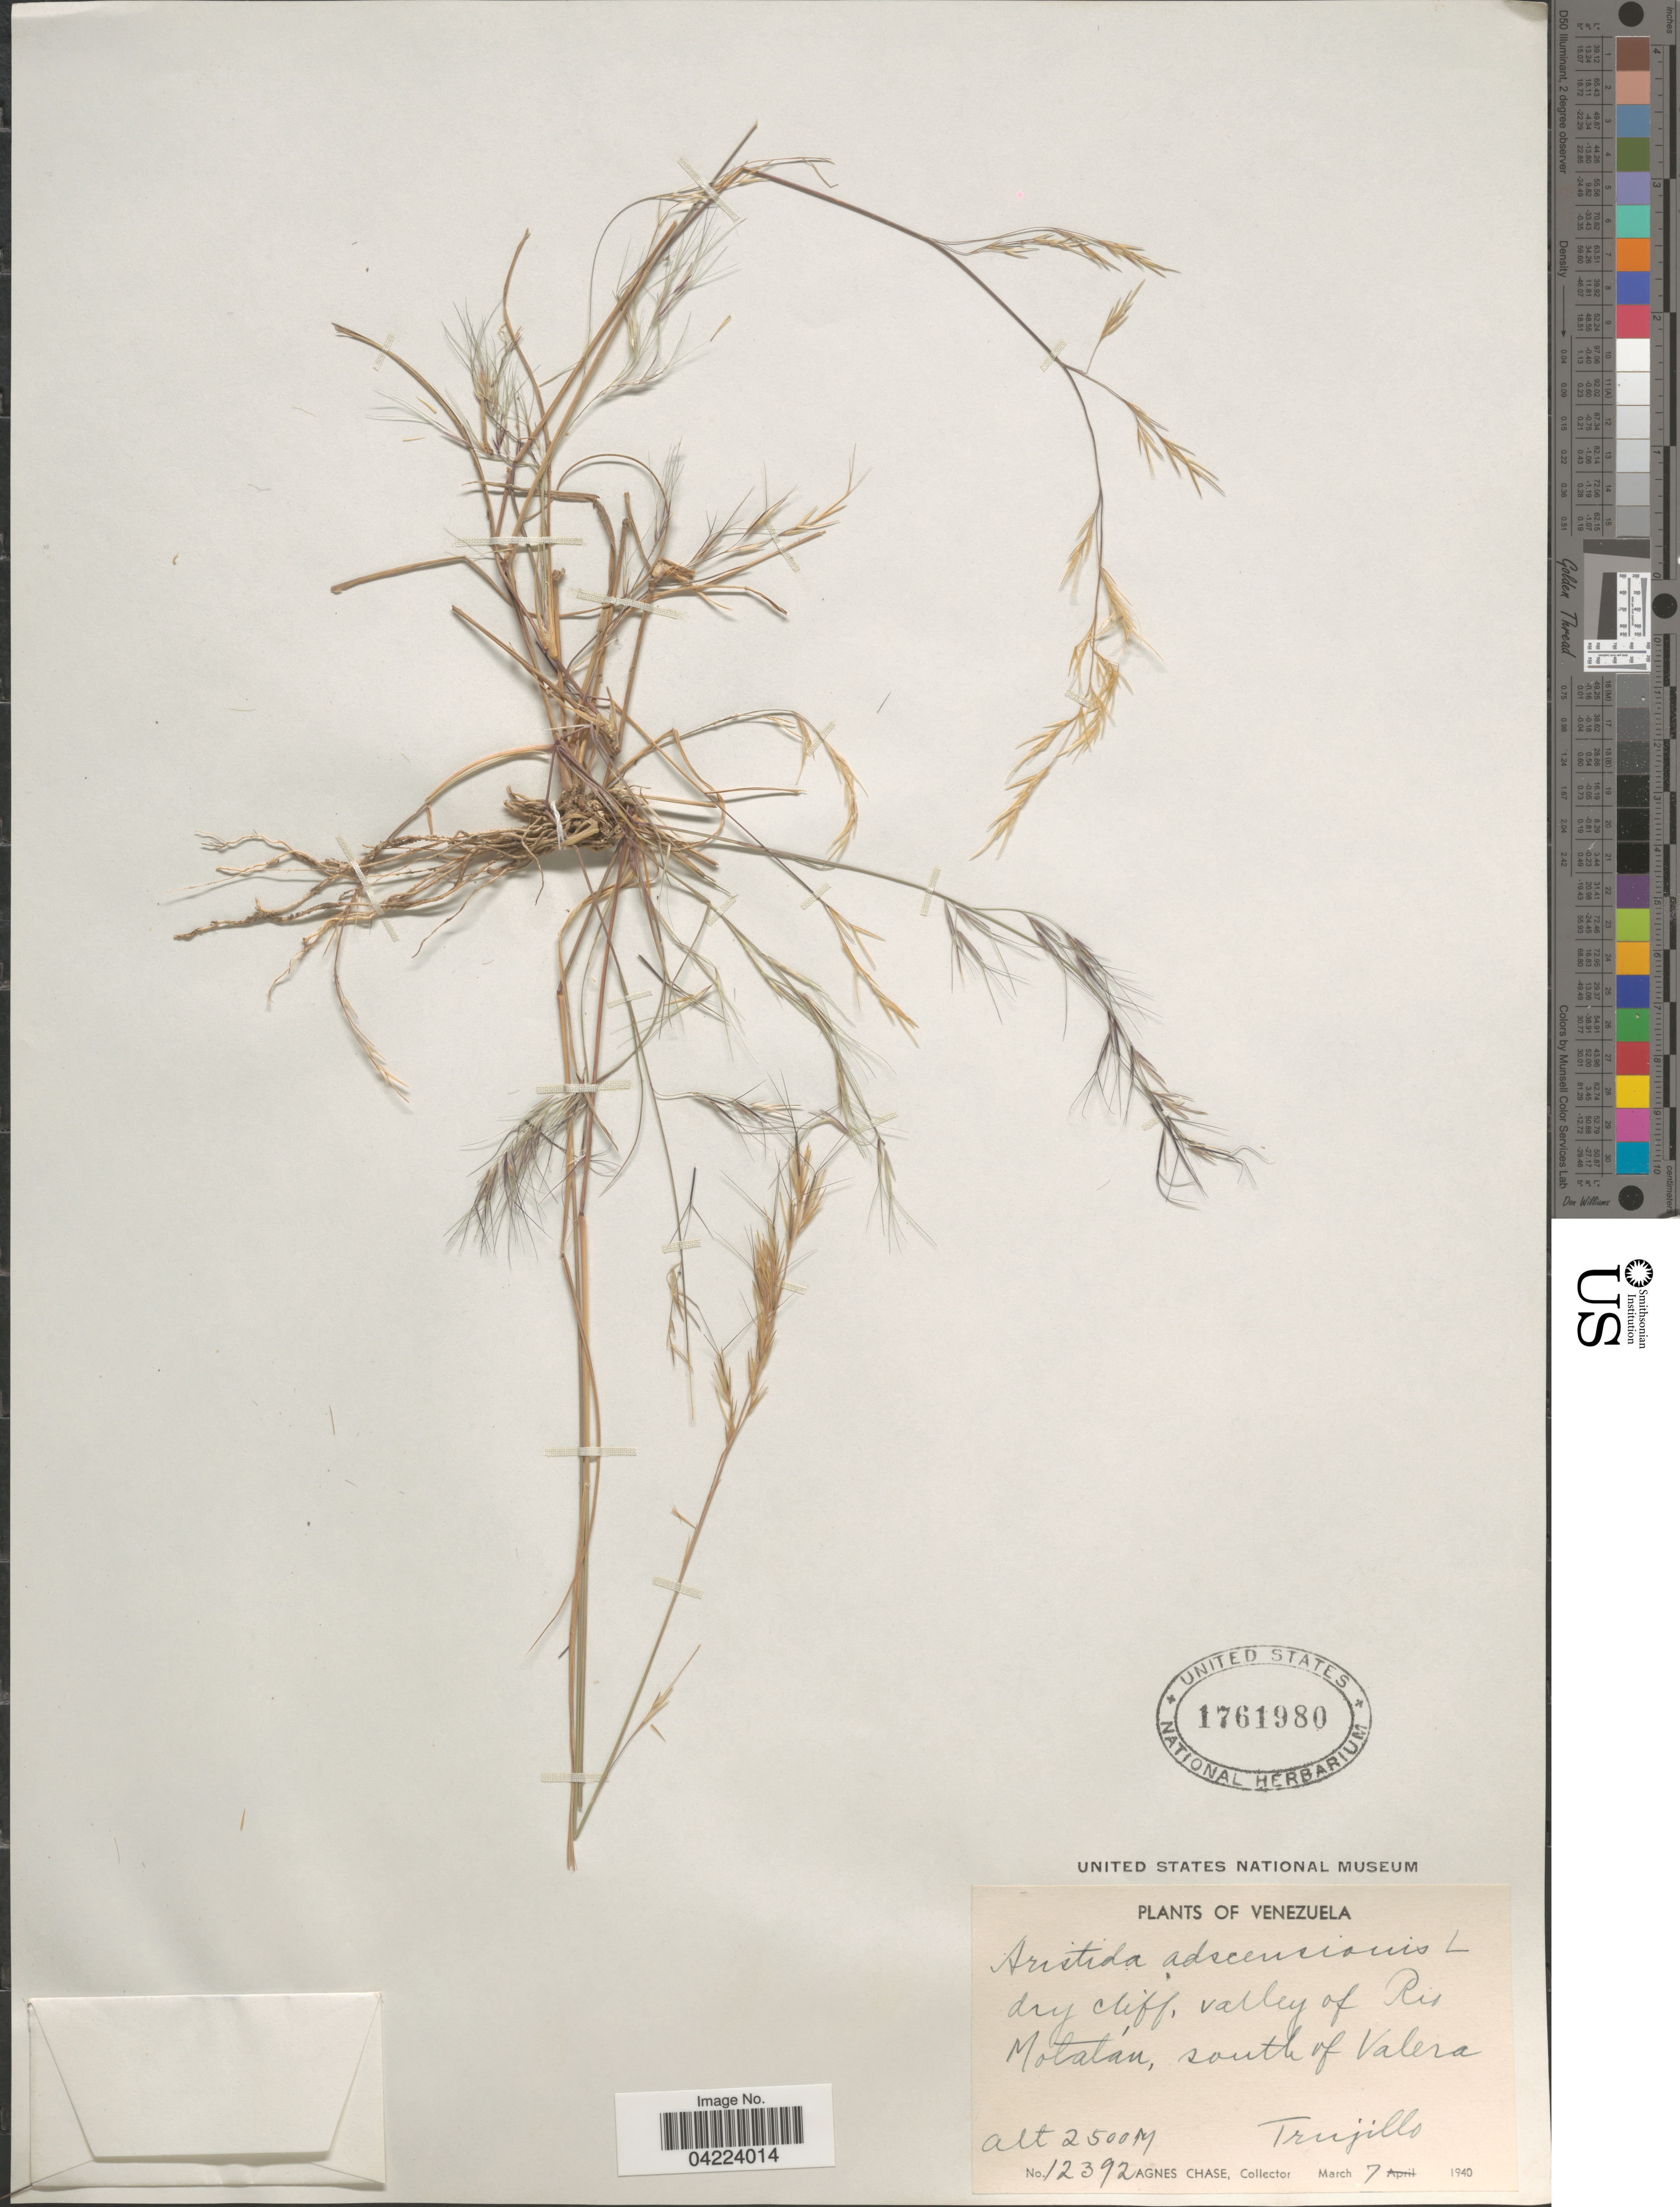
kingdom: Plantae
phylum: Tracheophyta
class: Liliopsida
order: Poales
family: Poaceae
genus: Aristida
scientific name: Aristida adscensionis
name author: L.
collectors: A. Chase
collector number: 12392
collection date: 1940-03-07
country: Venezuela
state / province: Trujillo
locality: Dry cliff, valley of Rio Motalán, south of Valera.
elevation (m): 2500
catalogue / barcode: US 1761980